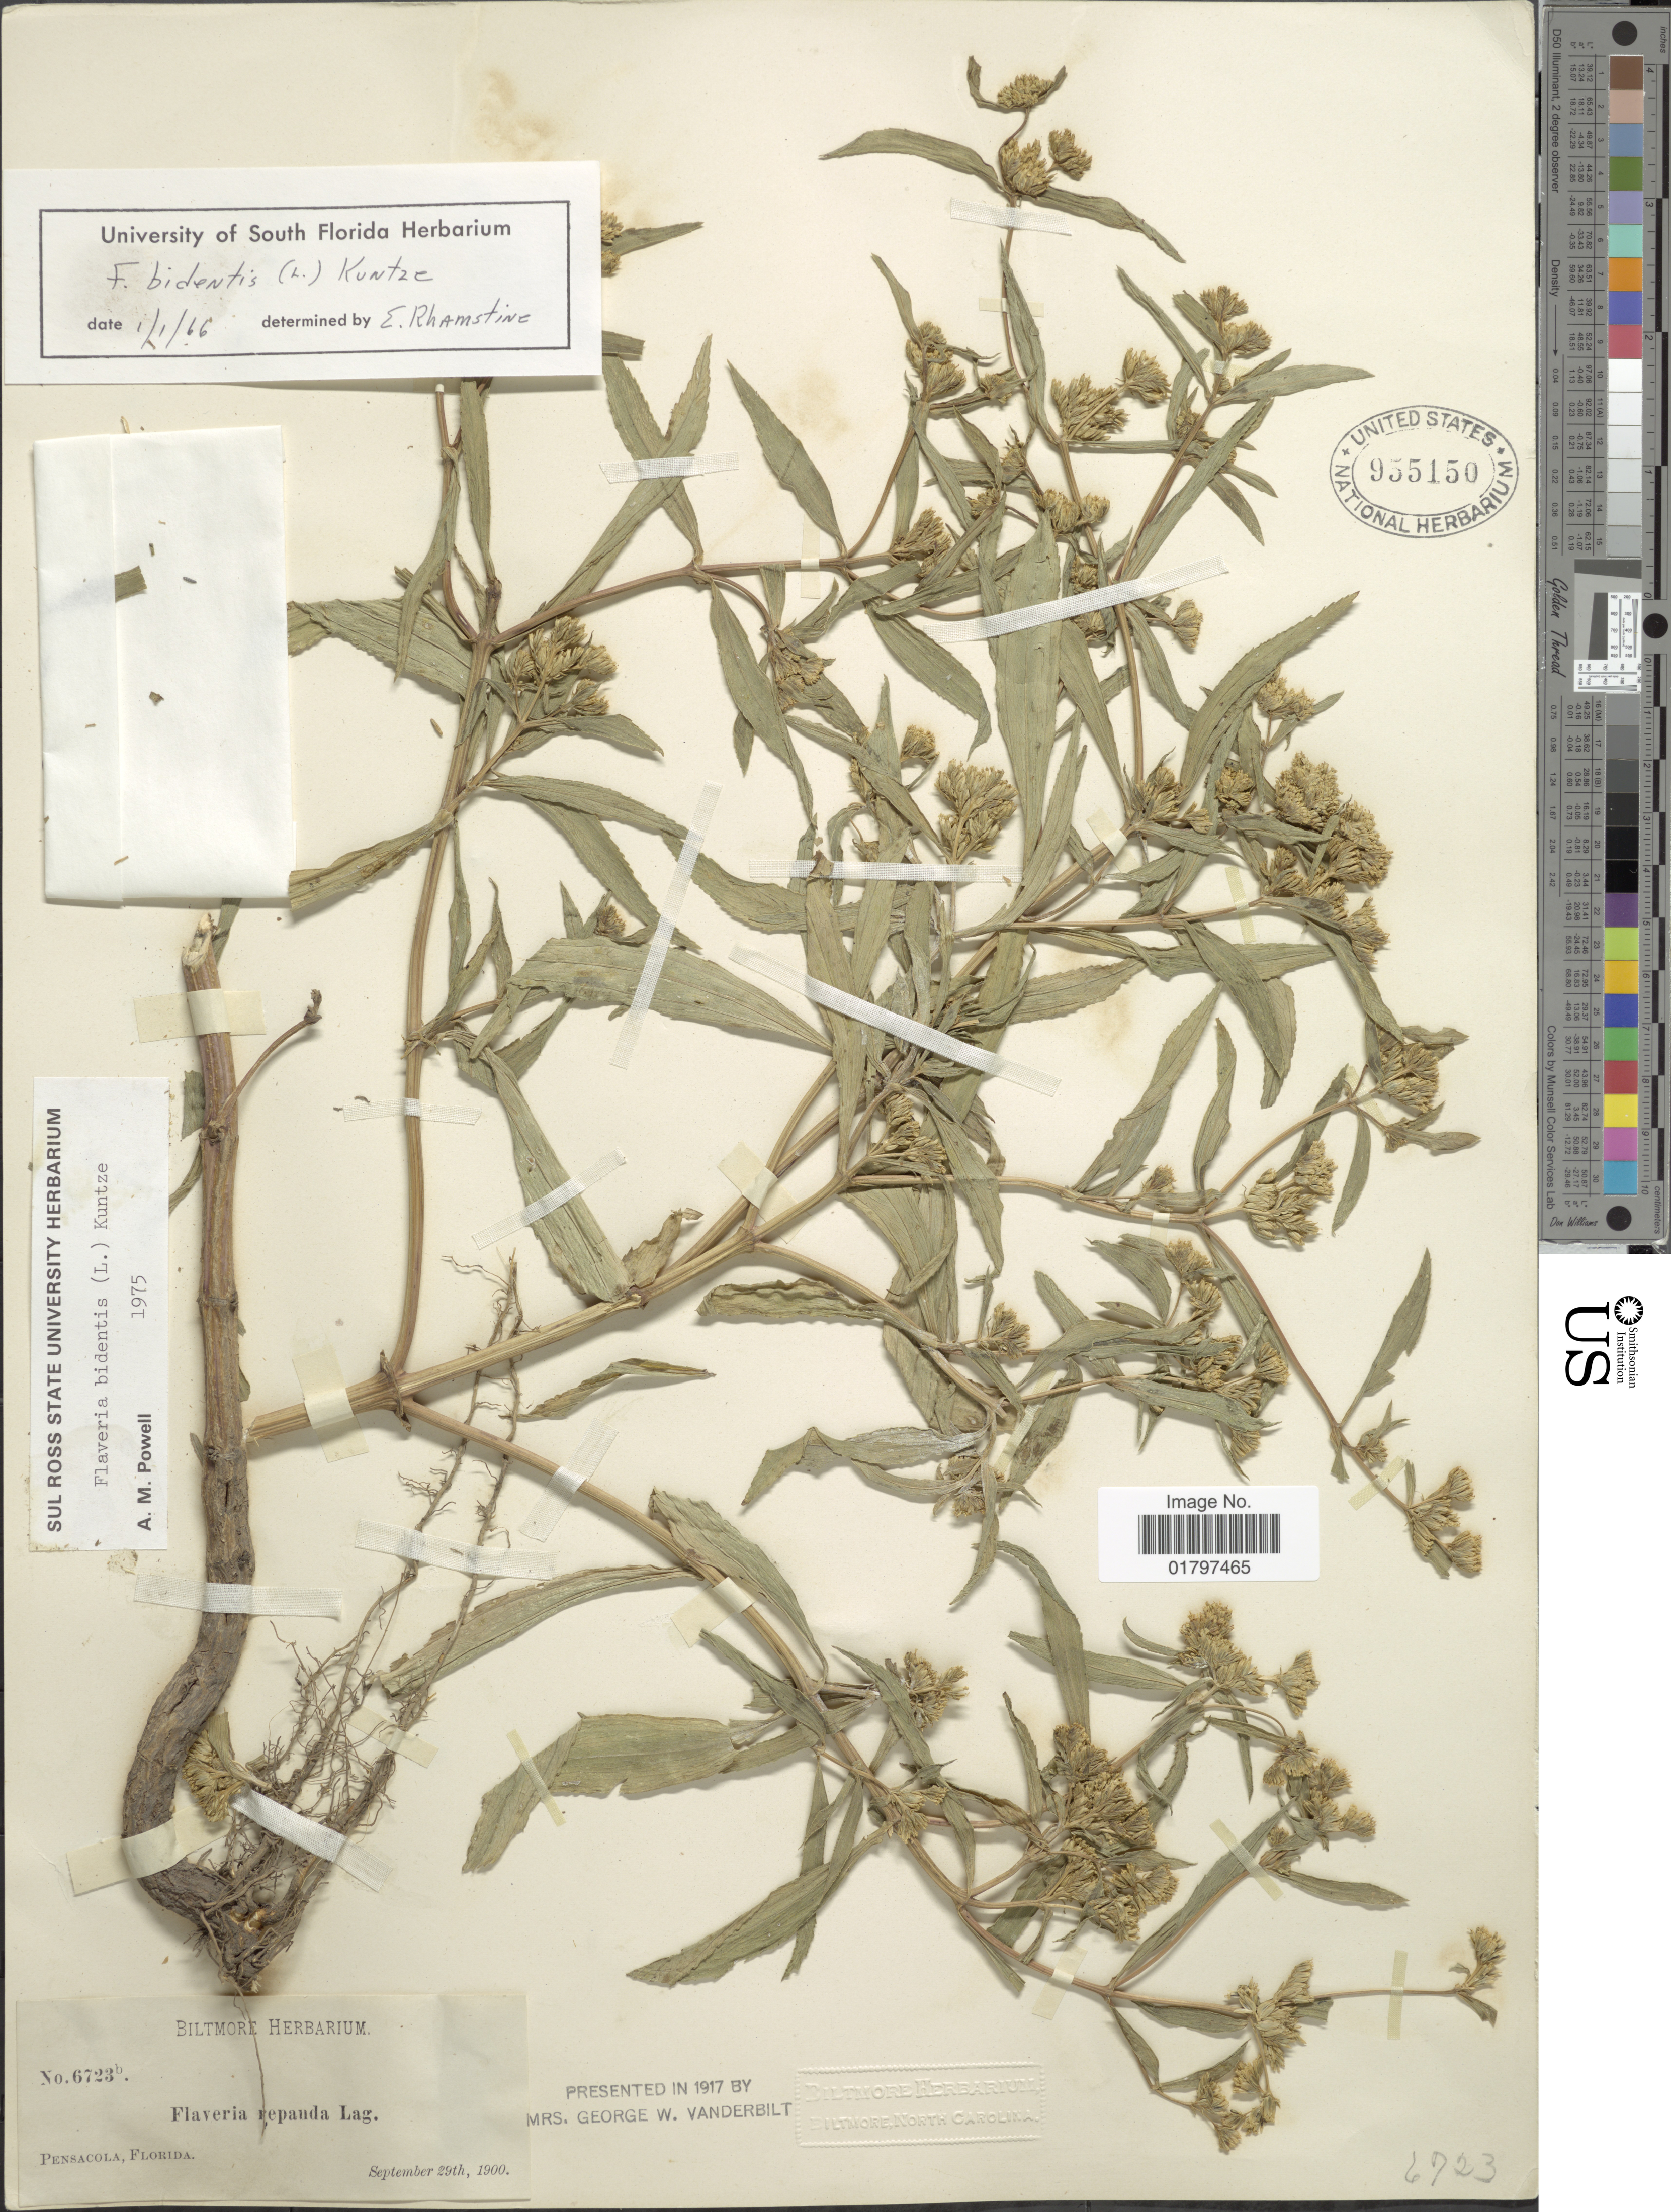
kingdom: Plantae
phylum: Tracheophyta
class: Magnoliopsida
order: Asterales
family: Asteraceae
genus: Flaveria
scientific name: Flaveria bidentis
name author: (L.) Kuntze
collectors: ex herb. Biltmore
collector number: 6723b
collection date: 1900-09-29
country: United States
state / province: Florida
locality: Pensacola, Florida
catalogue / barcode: US 955150